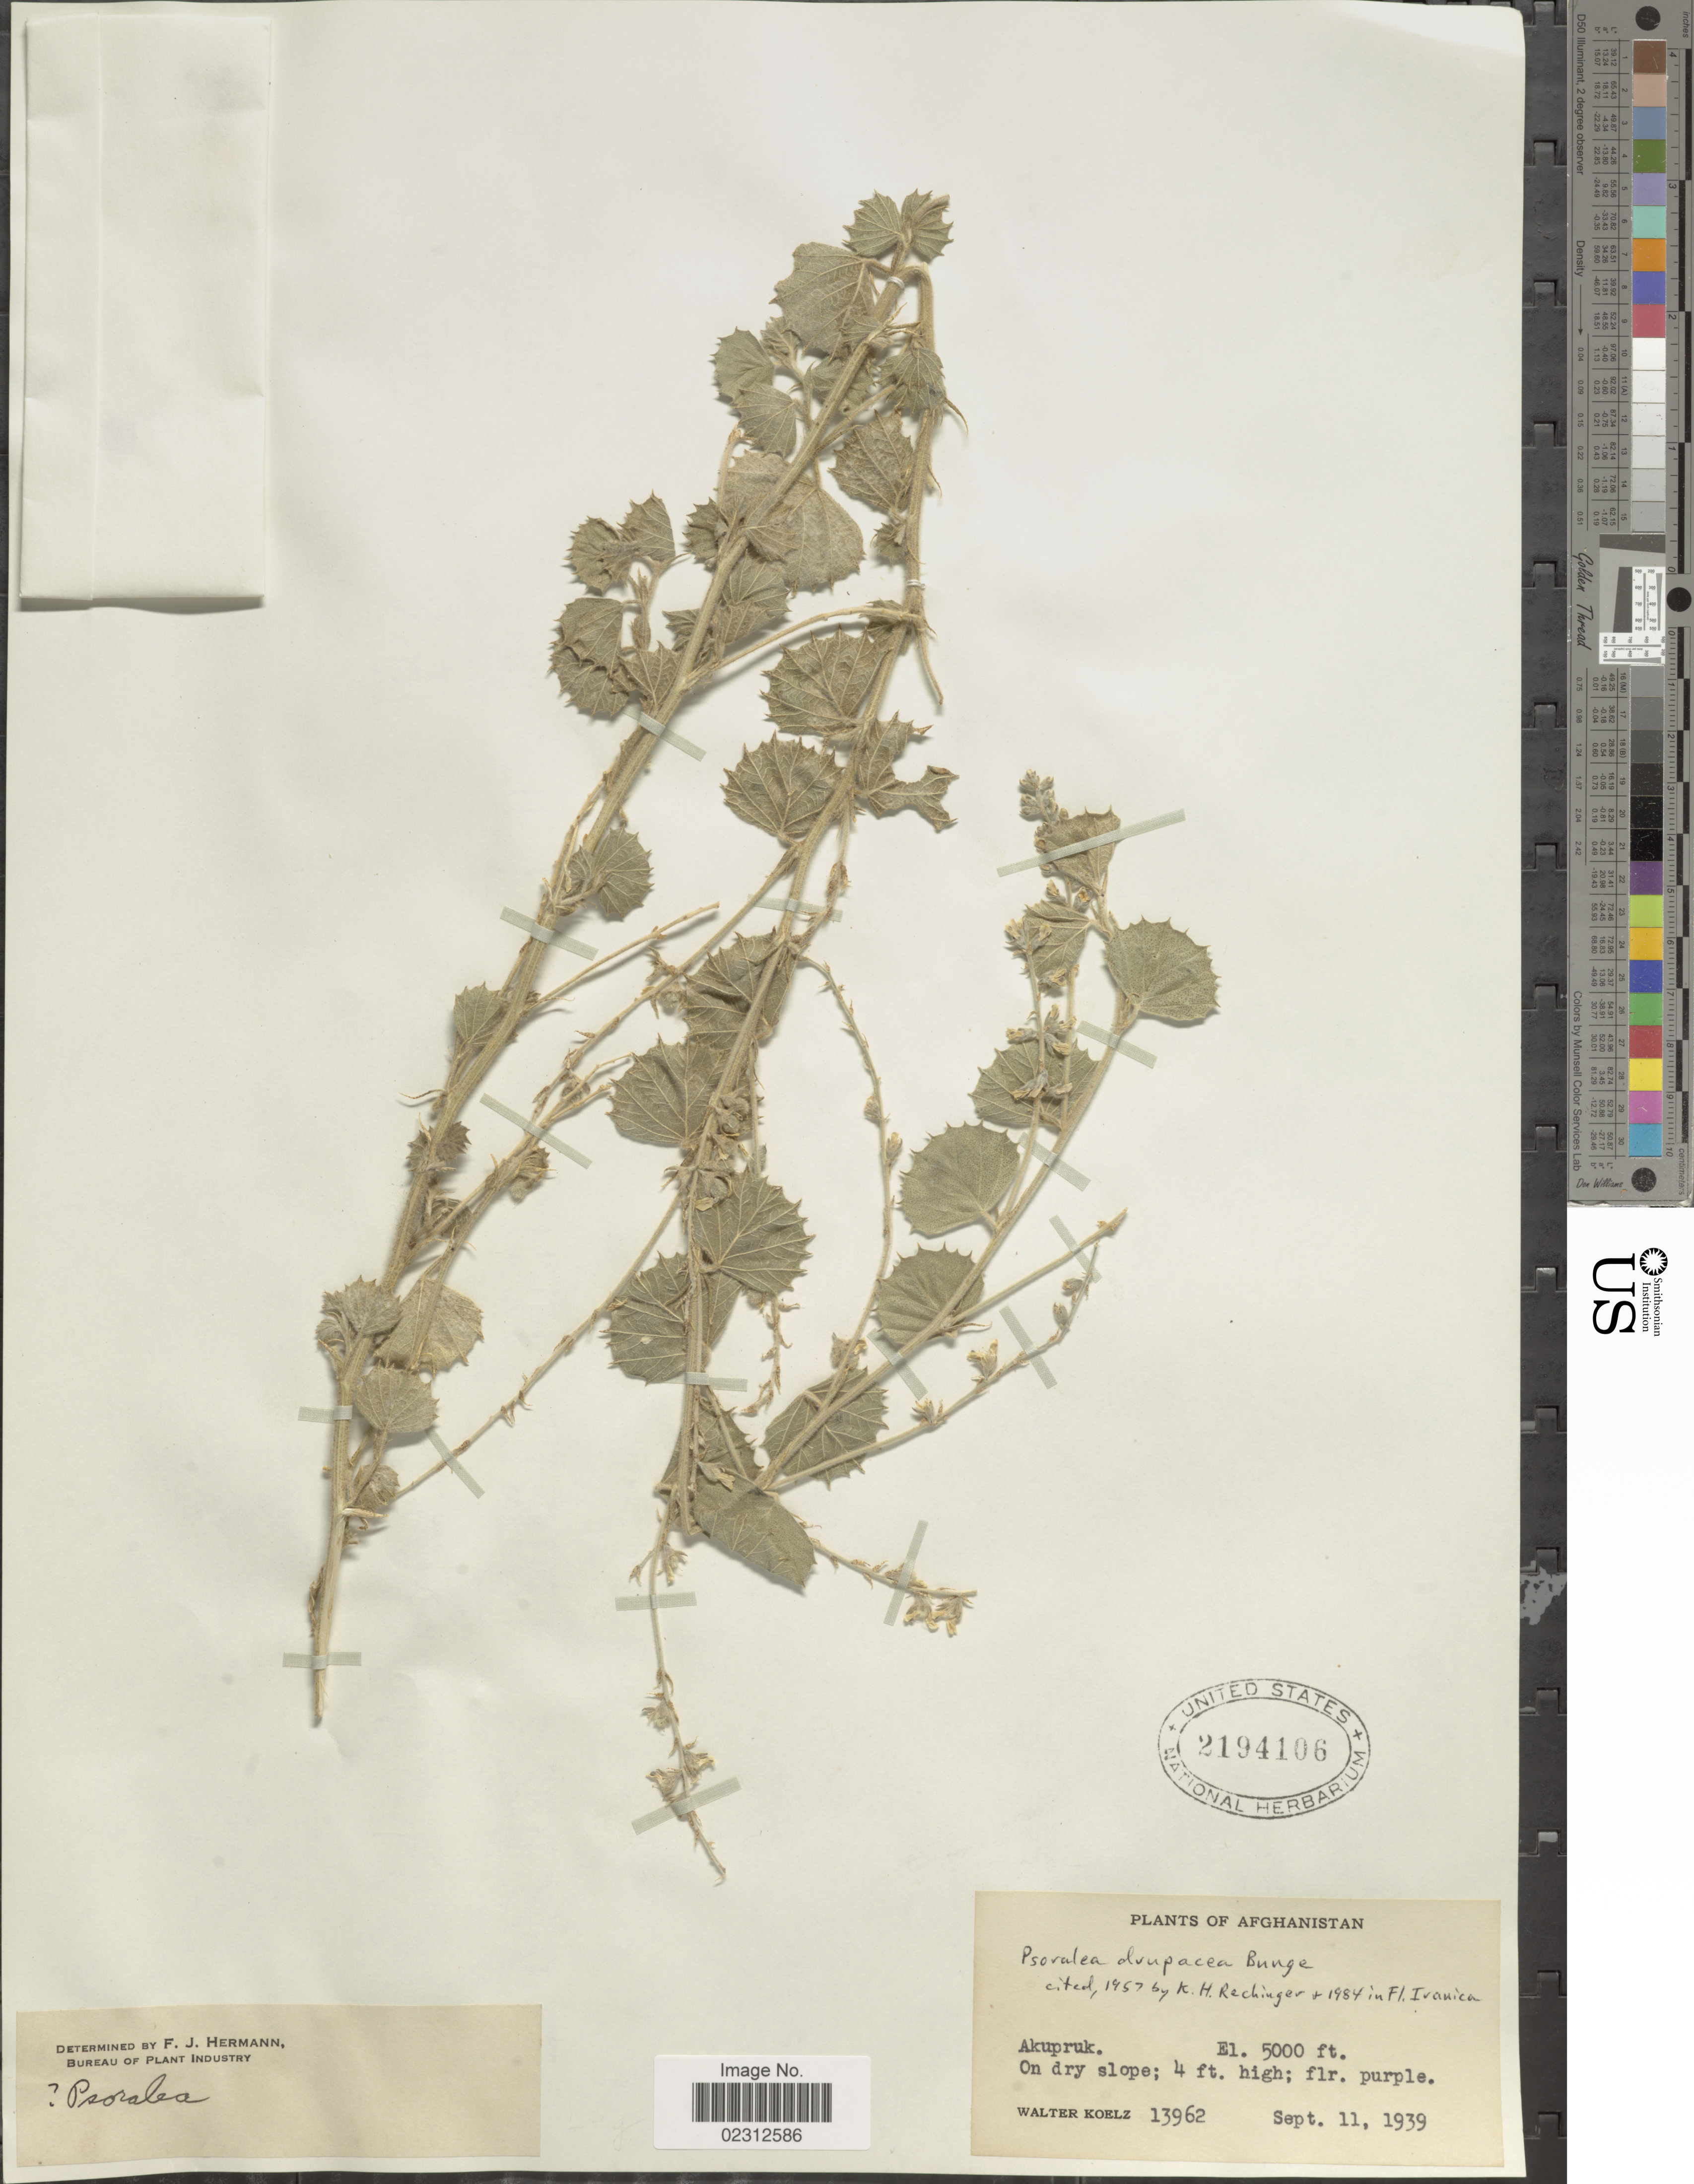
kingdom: Plantae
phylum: Tracheophyta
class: Magnoliopsida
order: Fabales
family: Fabaceae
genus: Cullen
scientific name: Cullen drupacea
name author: (Bunge) C.H. Stirt.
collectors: W. N. Koelz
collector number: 13962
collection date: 1939-09-11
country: Afghanistan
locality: Akupruk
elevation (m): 1524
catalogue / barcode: US 2194106